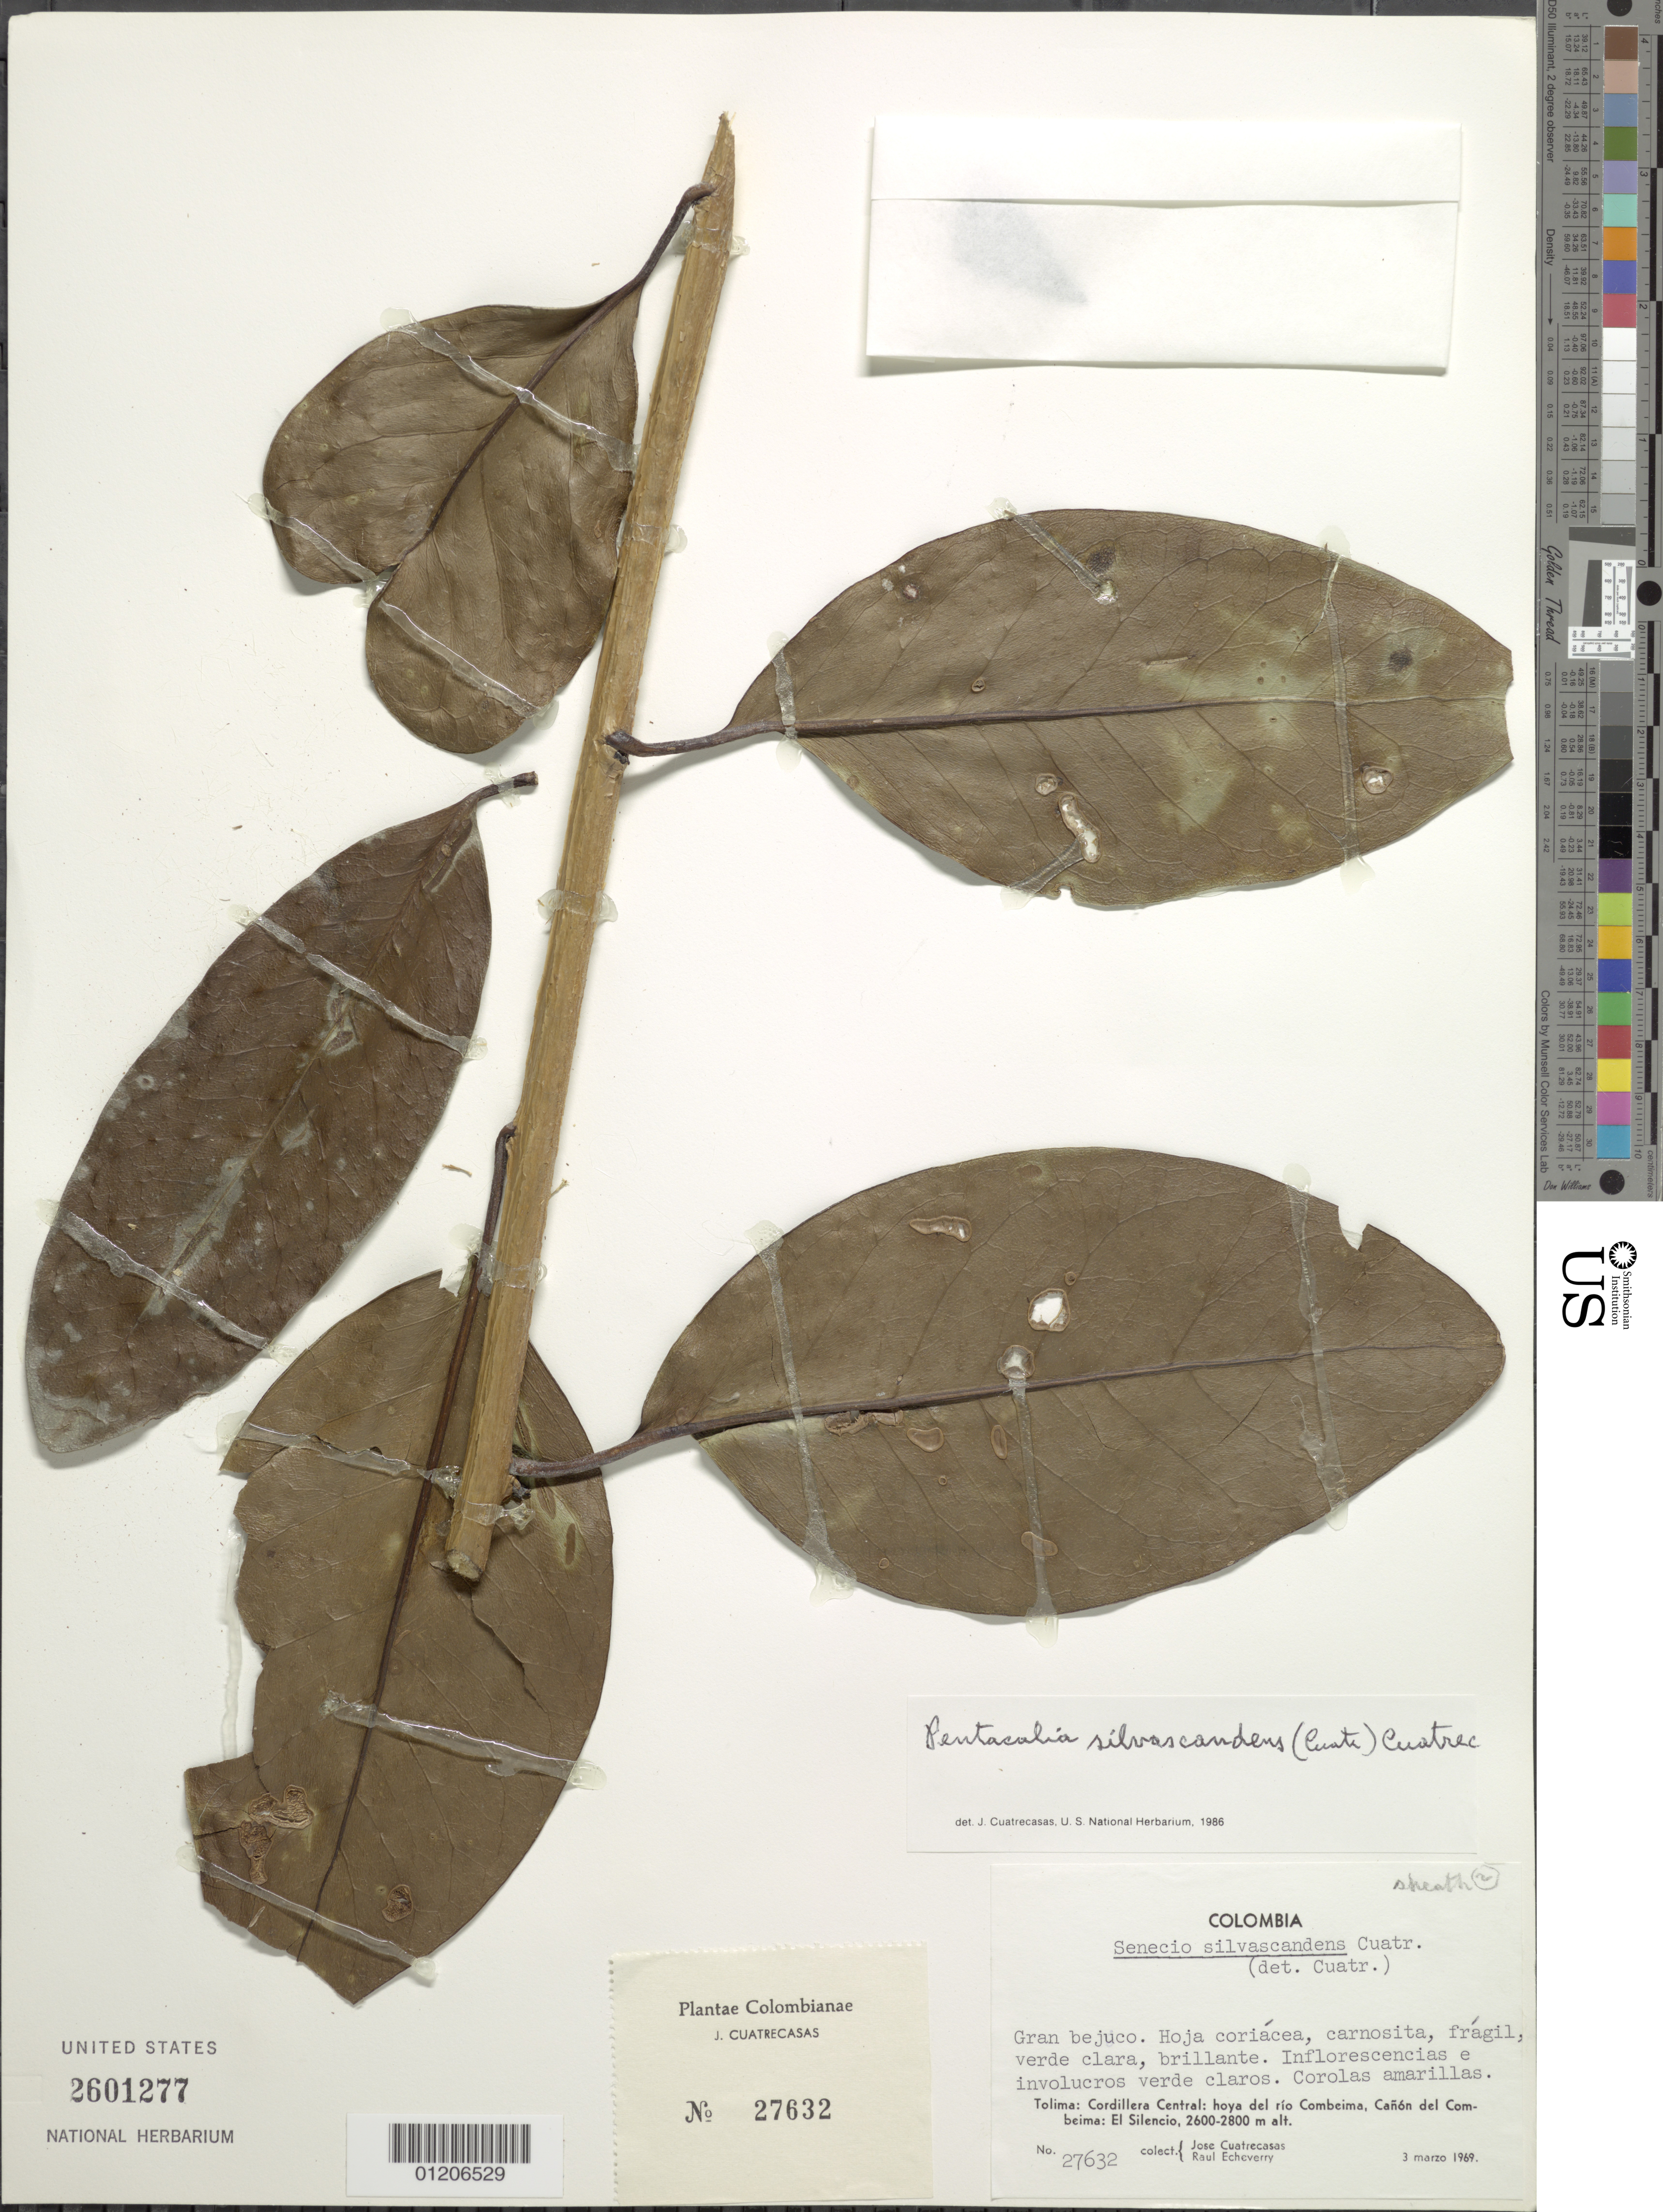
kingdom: Plantae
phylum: Tracheophyta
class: Magnoliopsida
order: Asterales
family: Asteraceae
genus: Pentacalia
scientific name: Pentacalia silvascandens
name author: (Cuatrec.) Cuatrec.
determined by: Cuatrecasas, J.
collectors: J. Cuatrecasas & R. Echeverry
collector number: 27632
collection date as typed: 03 Mar 1969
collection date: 1969-03-03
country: Colombia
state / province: Tolima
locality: Palmar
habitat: hoya del rio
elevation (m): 2420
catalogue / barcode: US 2601277